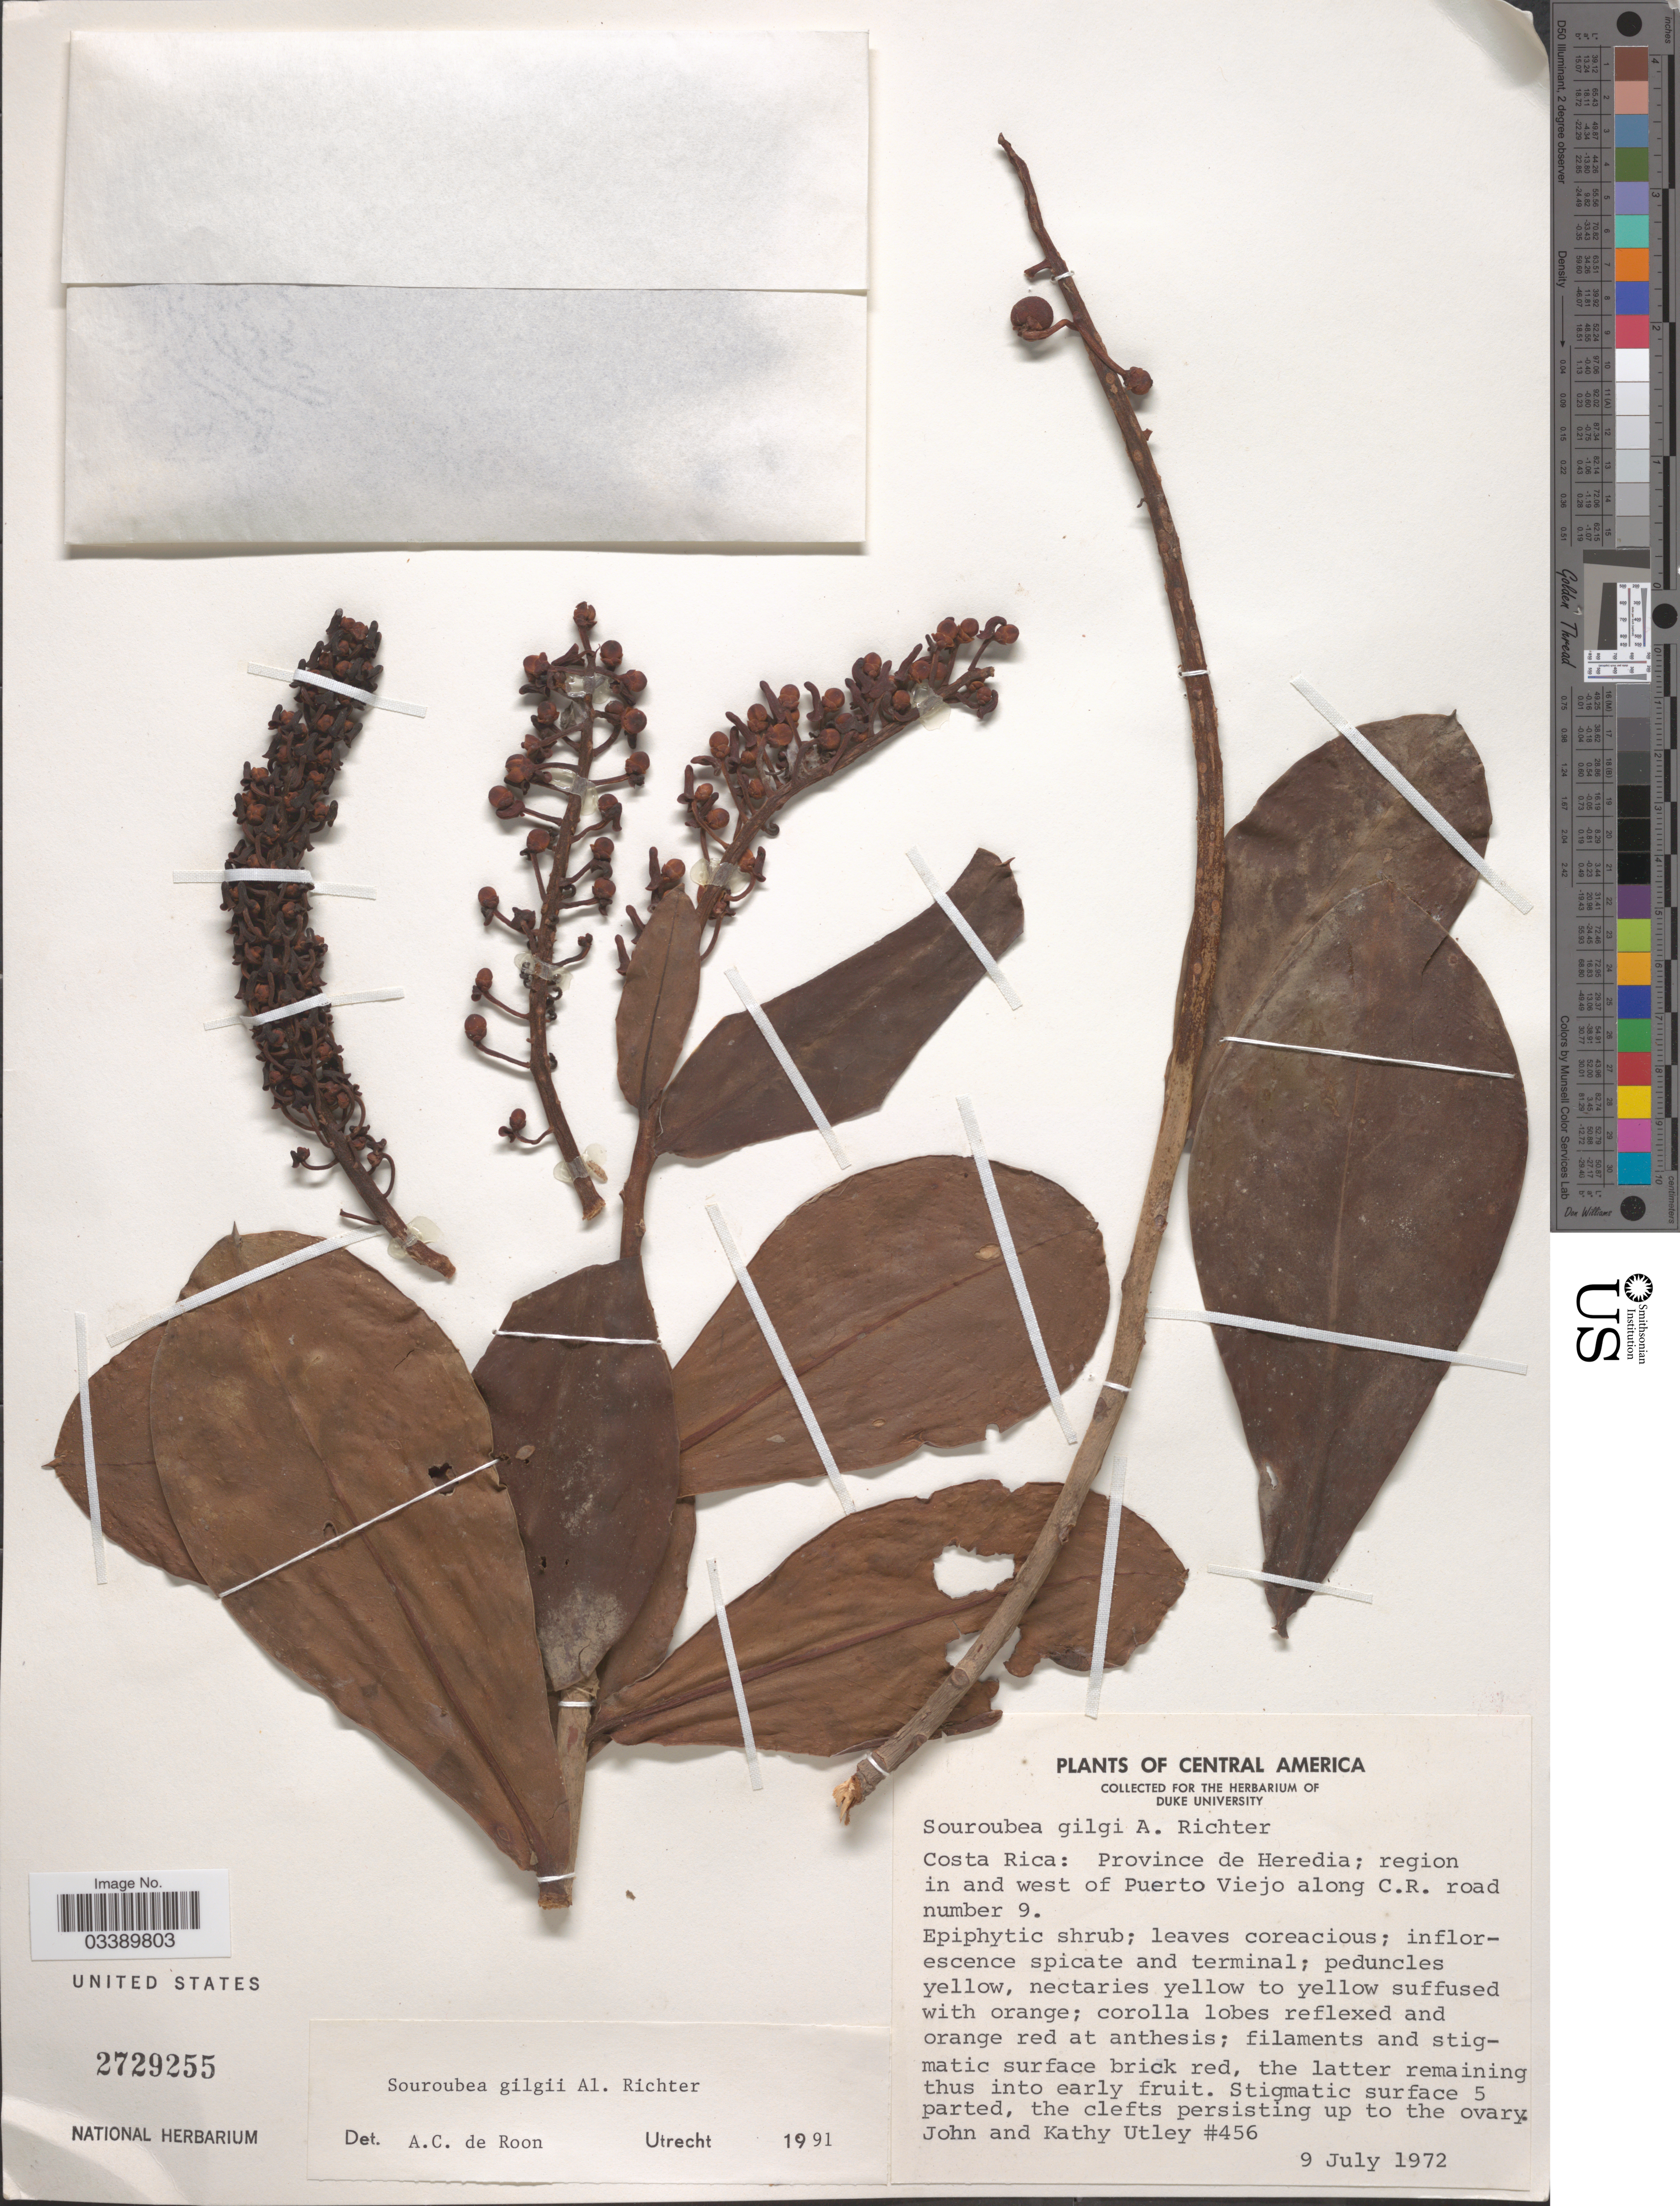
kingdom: Plantae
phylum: Tracheophyta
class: Magnoliopsida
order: Ericales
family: Marcgraviaceae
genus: Souroubea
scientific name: Souroubea gilgii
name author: V.A. Richt.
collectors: J. F. Utley & K. Burt-Utley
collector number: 456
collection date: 1972-07-09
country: Costa Rica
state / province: Heredia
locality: Region in and west of Puerto Viejo along C.R. road number 9.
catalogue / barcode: US 2729255